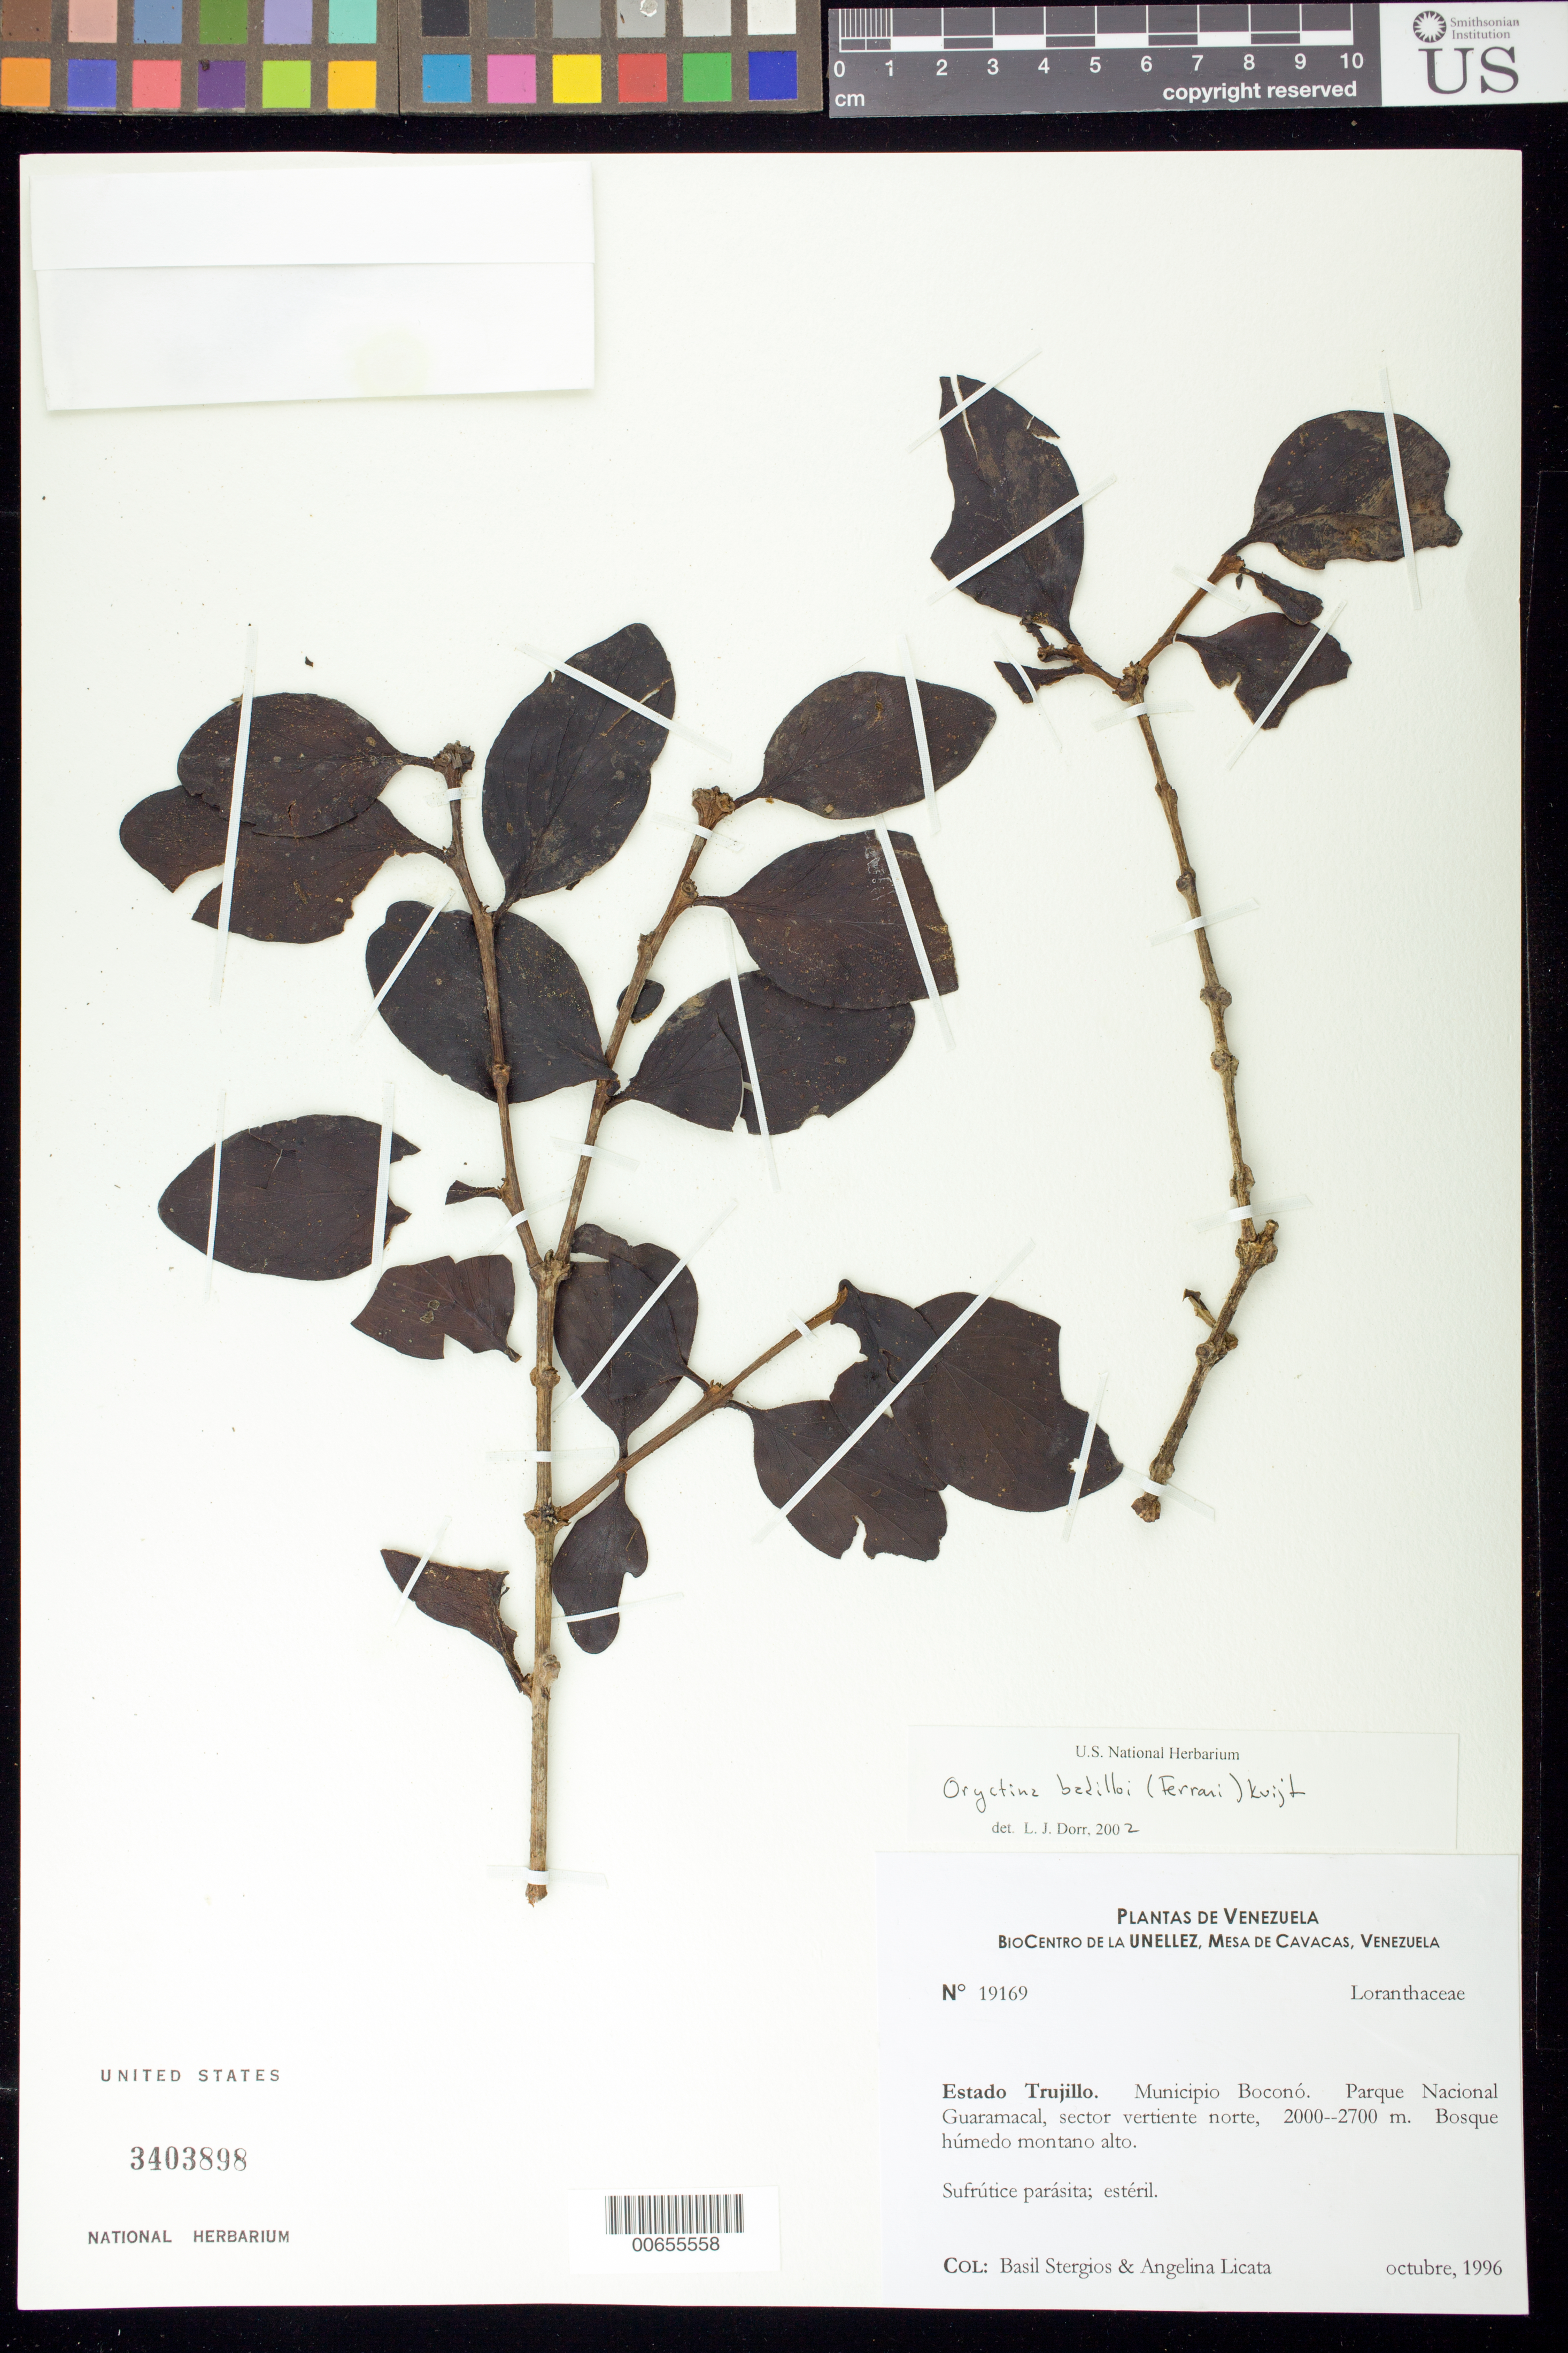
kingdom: Plantae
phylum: Tracheophyta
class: Magnoliopsida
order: Santalales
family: Loranthaceae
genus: Maracanthus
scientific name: Maracanthus badilloi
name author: (Ferrari) Kuijt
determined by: Dorr, L. J., (BOT), Smithsonian Institution - National Museum of Natural History (UNITED STATES)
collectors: B. G. Stergios & A. Licata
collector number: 19169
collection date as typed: Oct 1996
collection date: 1996-10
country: Venezuela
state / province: Trujillo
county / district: Boconó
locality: Parque Nacional Guaramacal, vertiente N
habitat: Bosque húmedo montano alto.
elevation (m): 2000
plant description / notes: PORT, US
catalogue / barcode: US 3403898